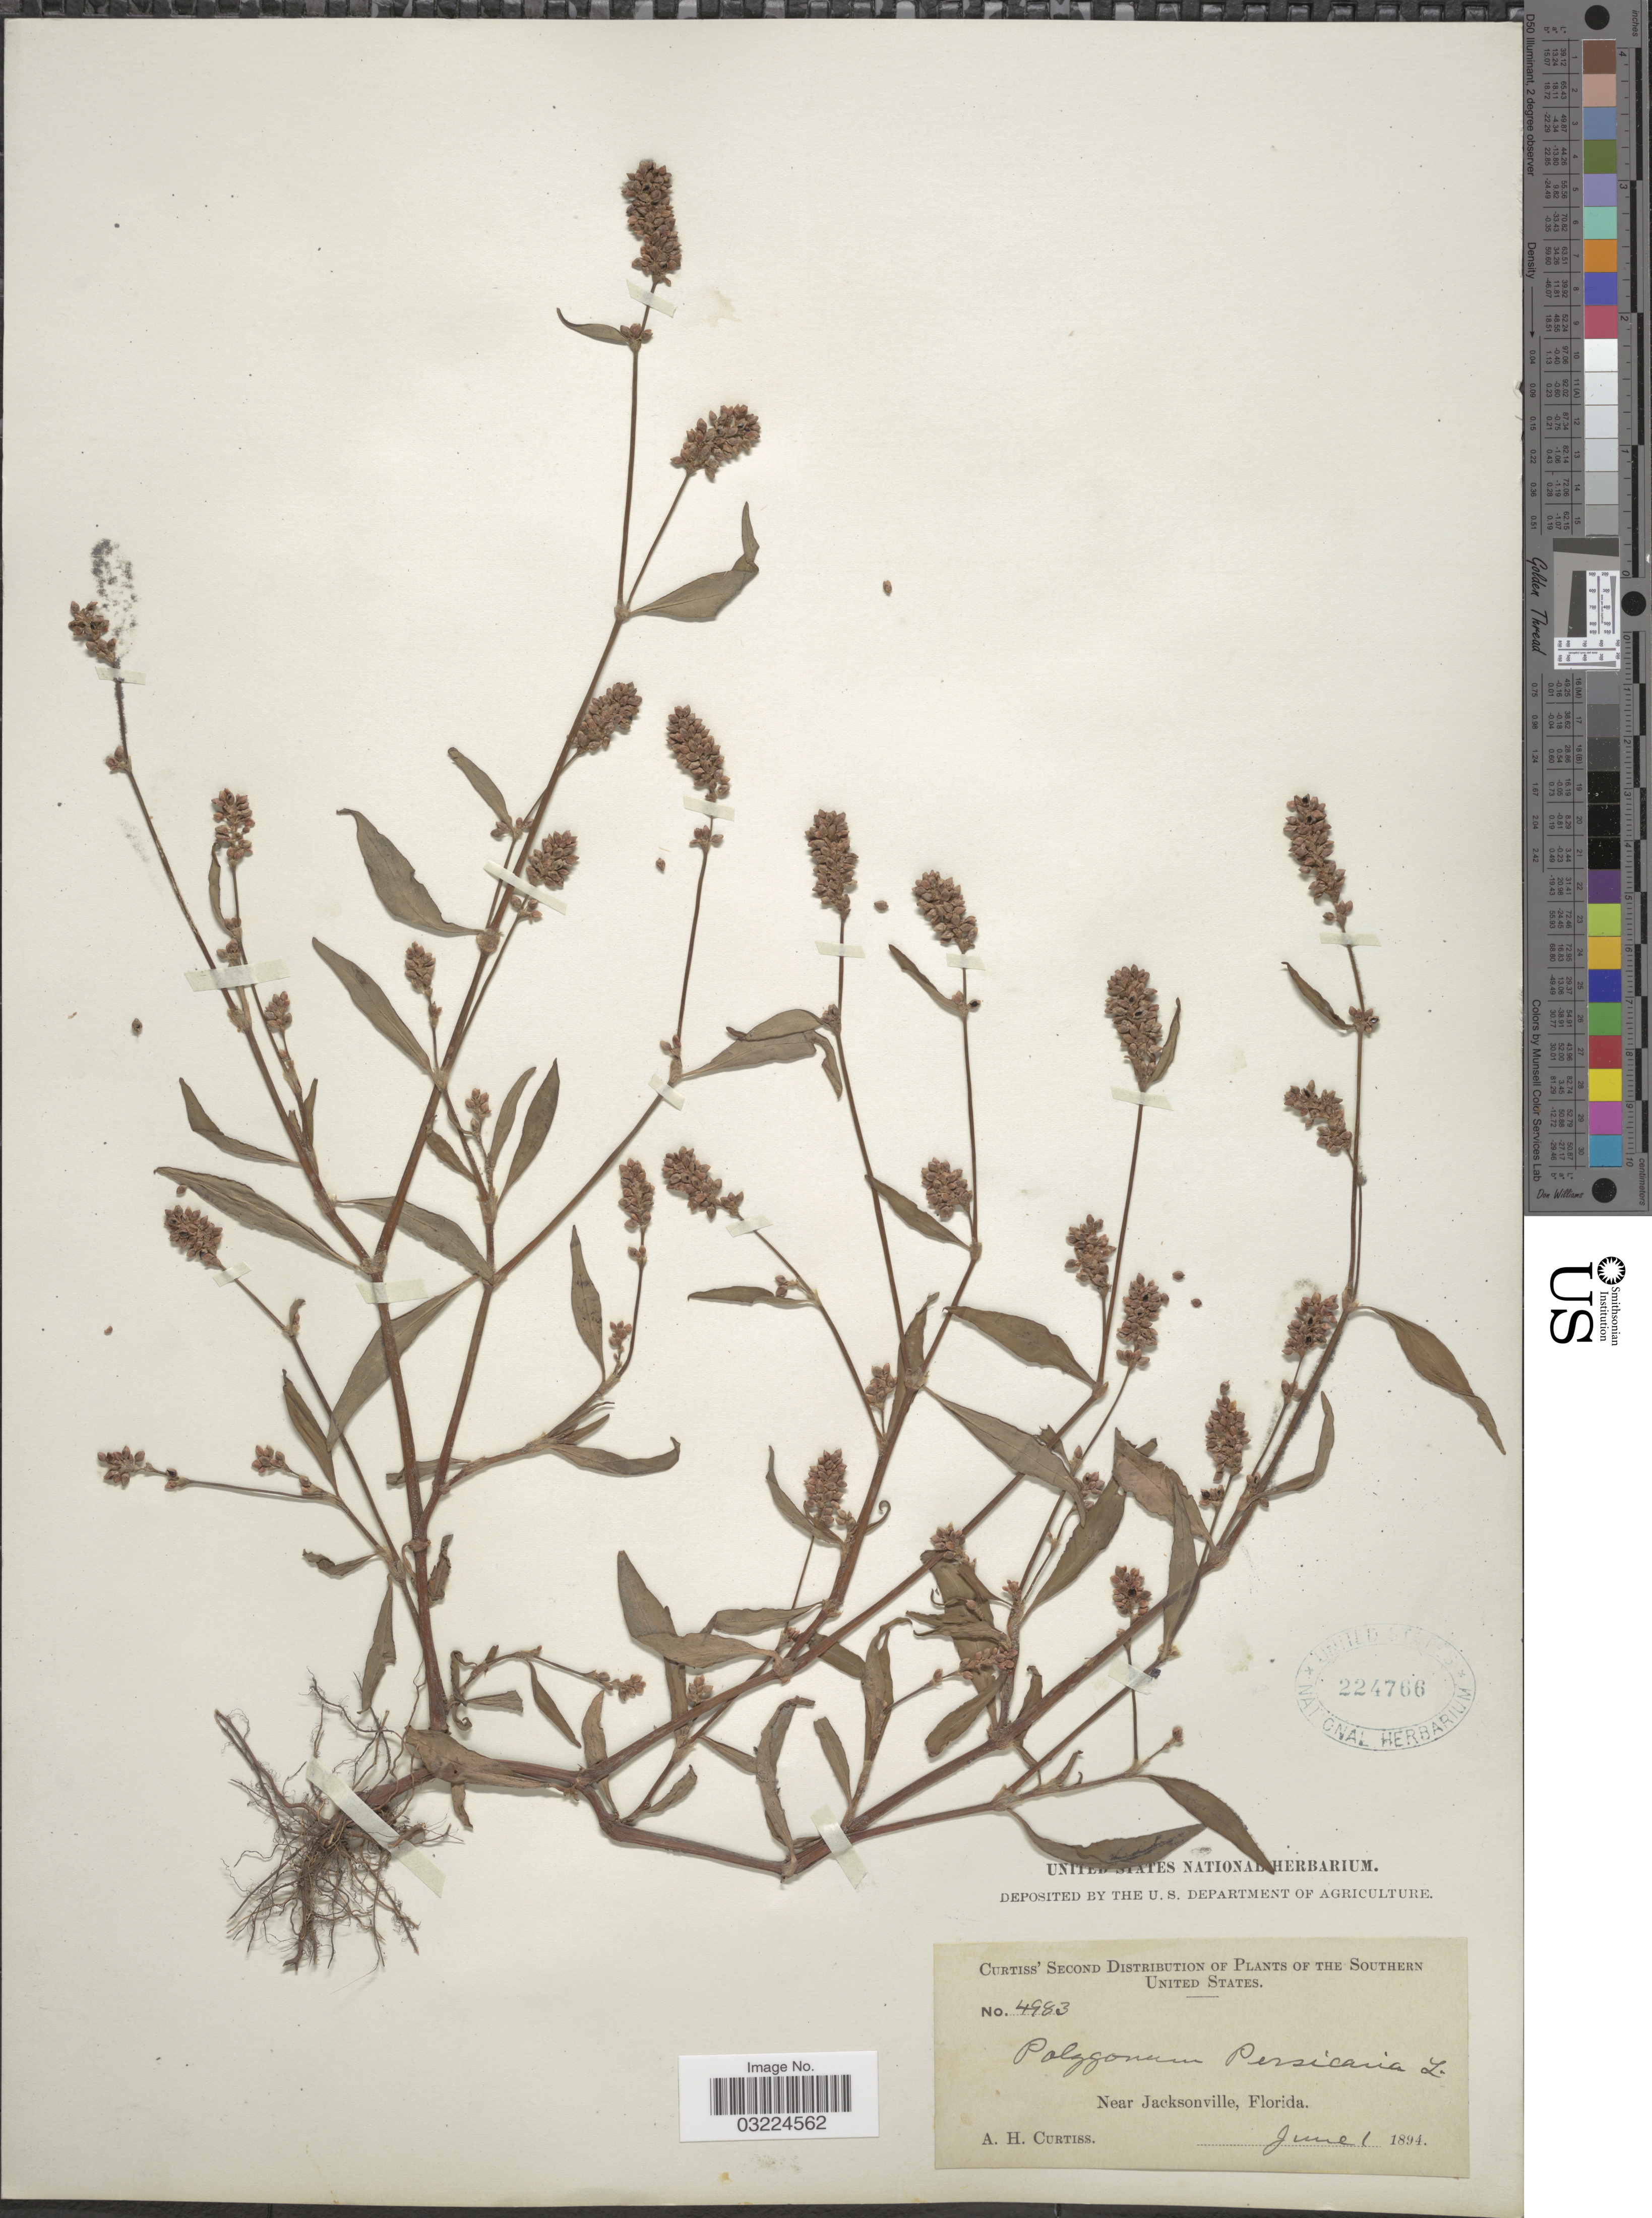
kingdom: Plantae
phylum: Tracheophyta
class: Magnoliopsida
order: Caryophyllales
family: Polygonaceae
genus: Persicaria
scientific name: Persicaria maculosa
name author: S.F. Gray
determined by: Atha, D. E.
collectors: A. H. Curtiss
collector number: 4983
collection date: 1894-06-01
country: United States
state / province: Florida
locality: Southern United States. Near Jacksonville.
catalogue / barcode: US 224766